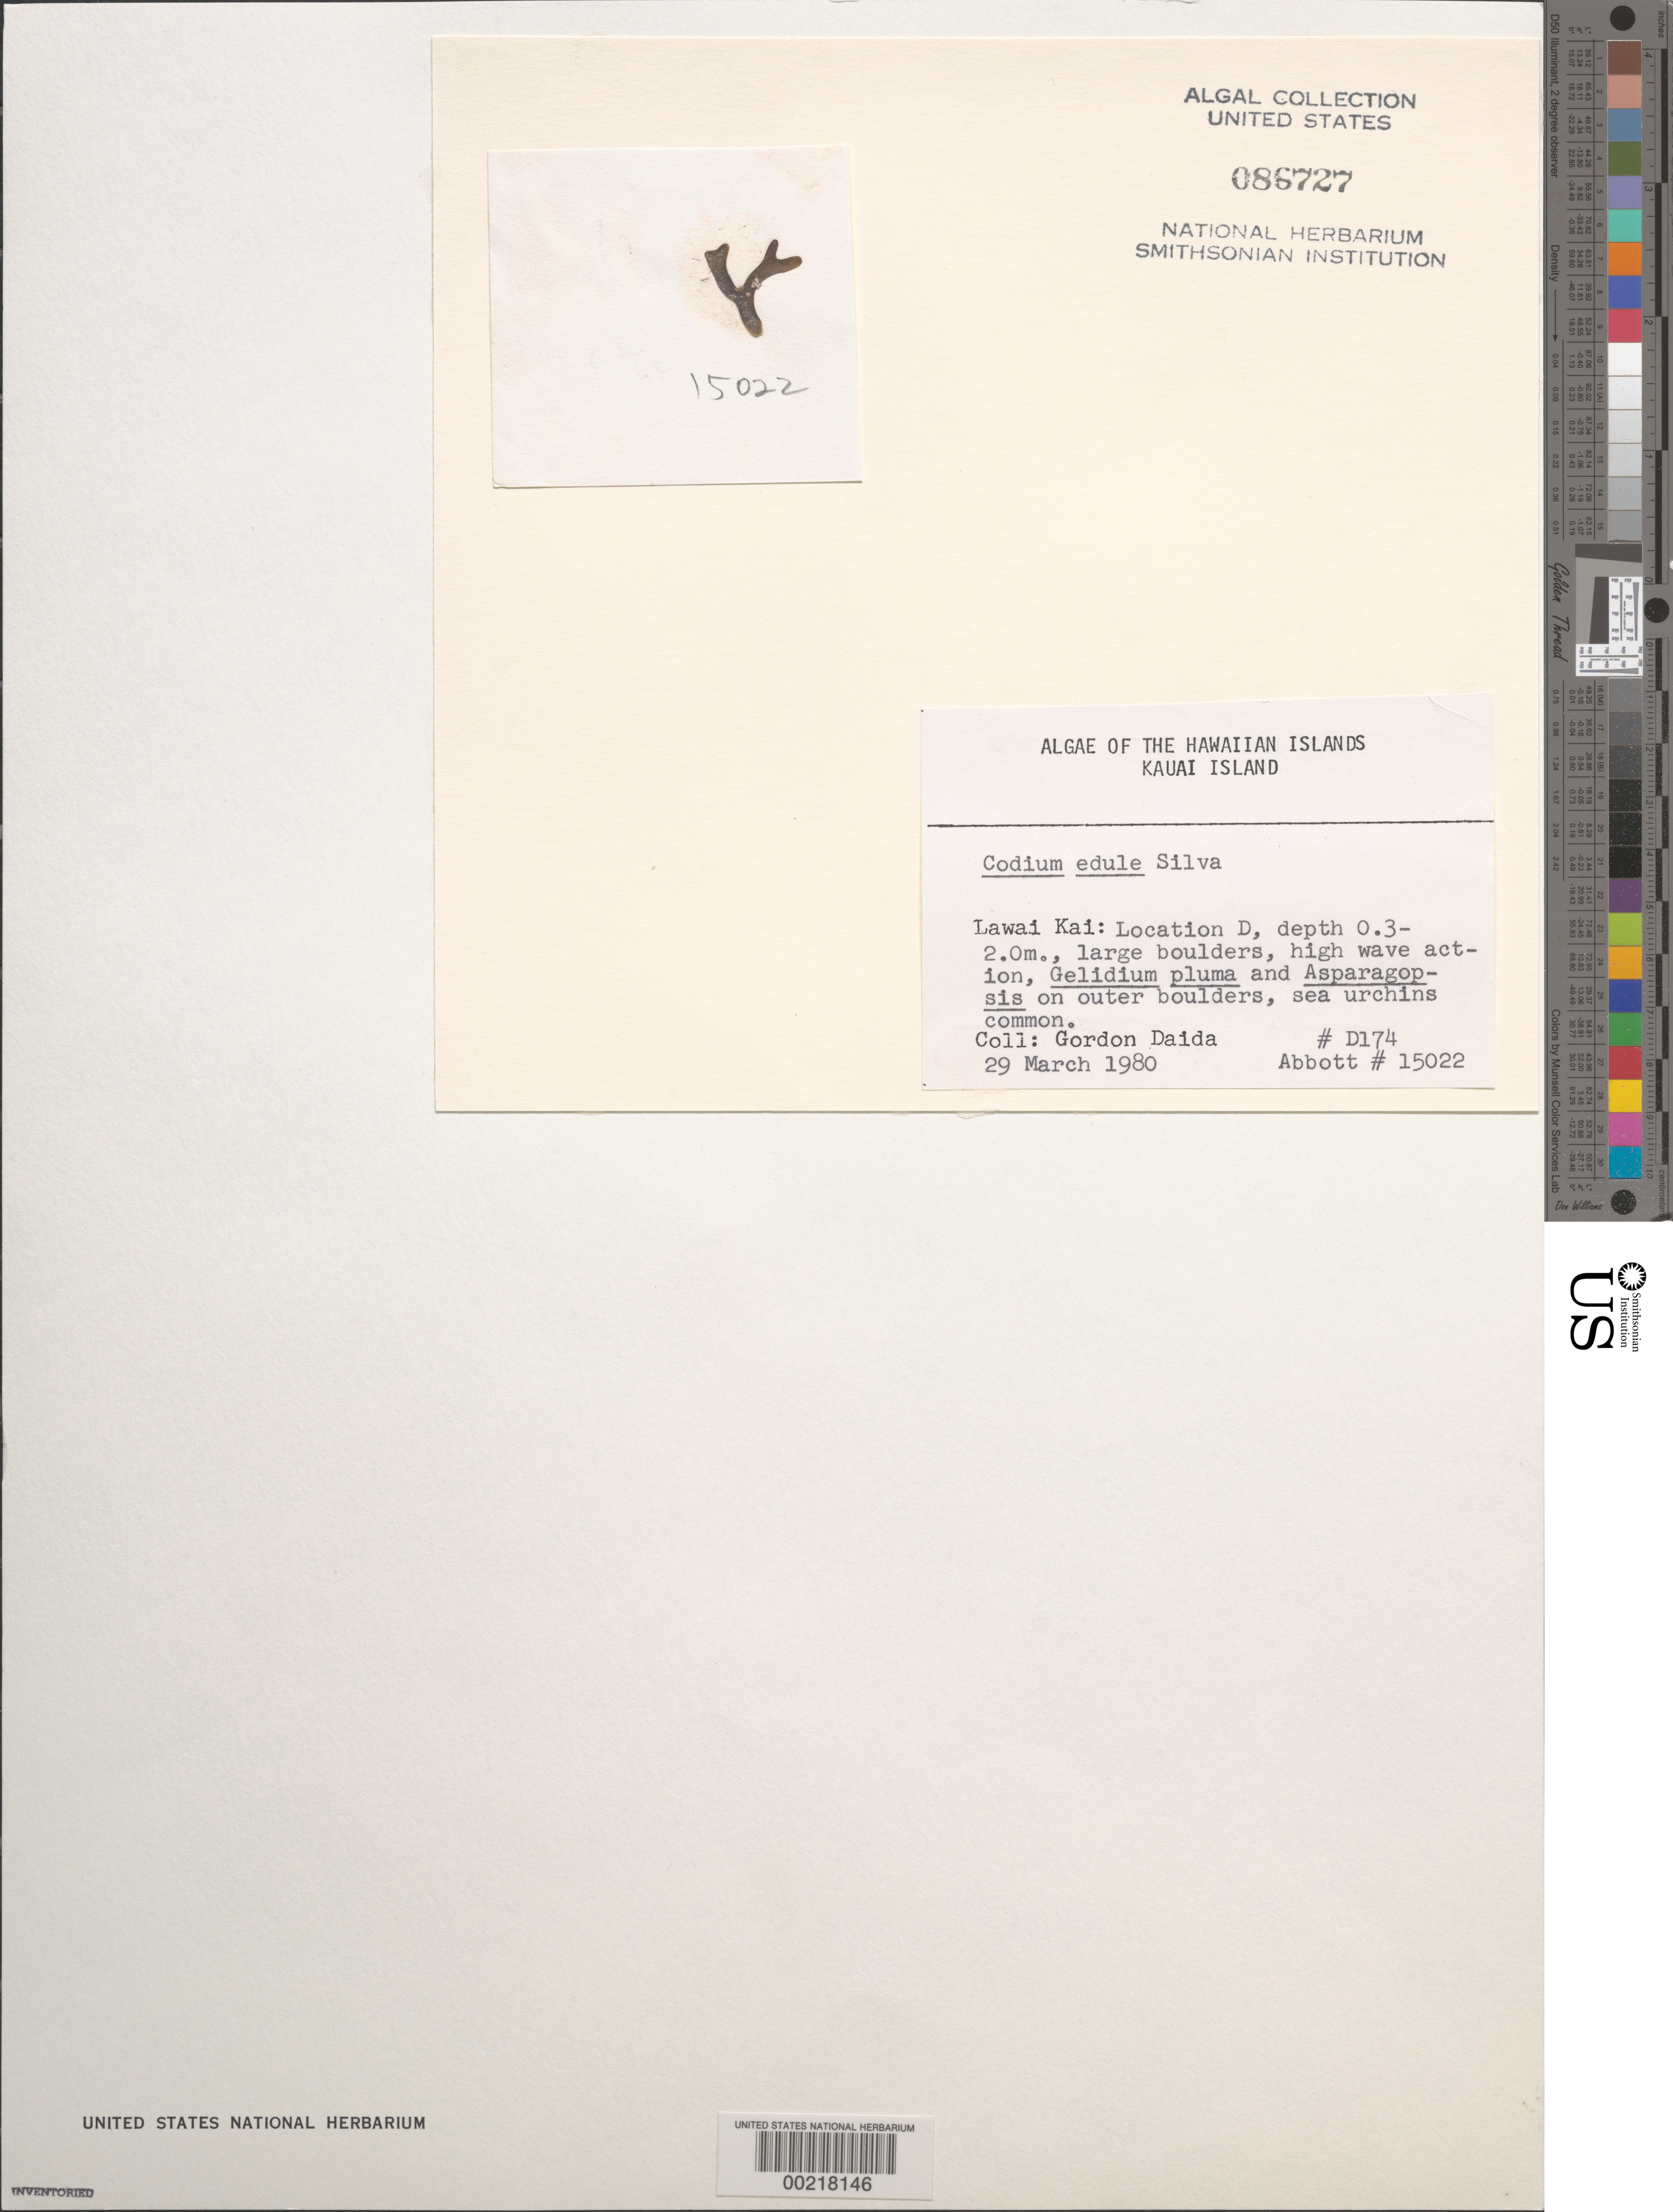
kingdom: Plantae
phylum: Chlorophyta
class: Ulvophyceae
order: Bryopsidales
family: Codiaceae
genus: Codium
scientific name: Codium edule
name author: P.C. Silva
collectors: G. Daida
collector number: D174 & IAA 15022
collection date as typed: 29 Mar 1980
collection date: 1980-03-29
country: United States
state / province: Hawaii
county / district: Kauai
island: Kaua'i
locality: Lawai Kai, Location D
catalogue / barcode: US 86727